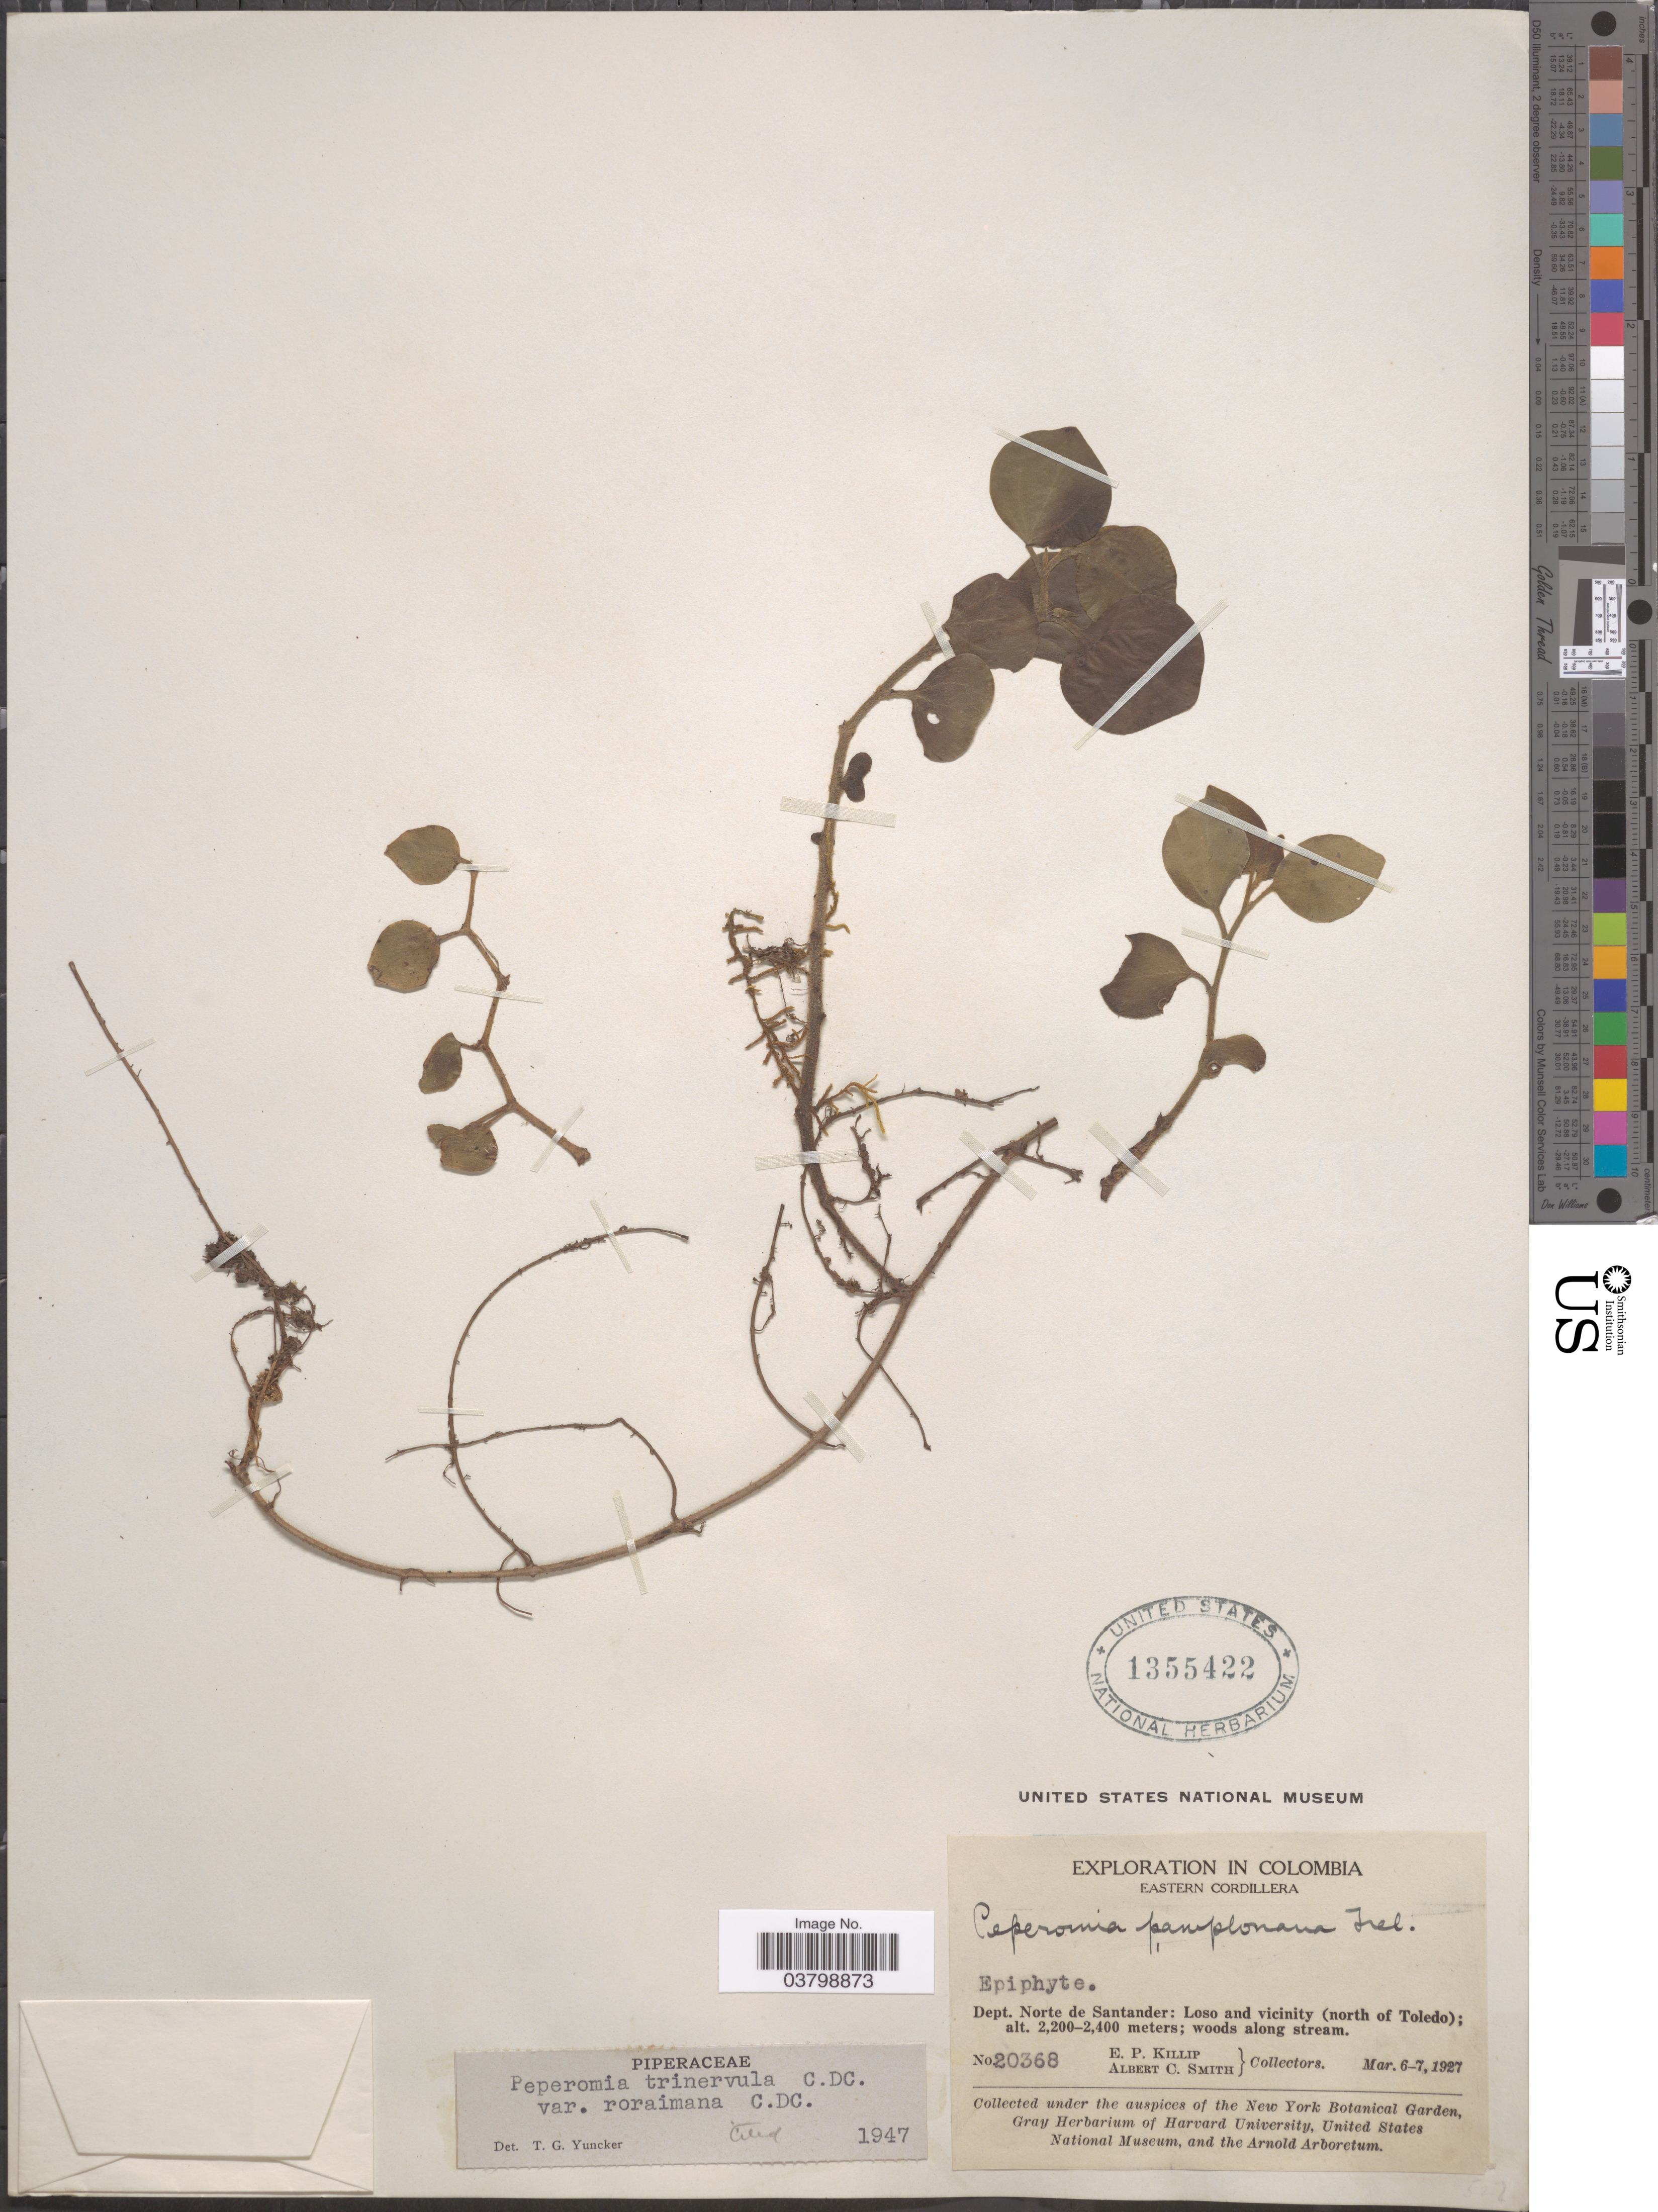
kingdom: Plantae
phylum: Tracheophyta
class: Magnoliopsida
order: Piperales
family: Piperaceae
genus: Peperomia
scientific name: Peperomia trinervula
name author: C. DC.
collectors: E. P. Killip & A. C. Smith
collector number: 20368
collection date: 1927-03-06/1927-03-07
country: Colombia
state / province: Norte de Santander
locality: Eastern Cordillera. Dept. Norte de Santander: Loso and vicinity (north of Toledo).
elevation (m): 2200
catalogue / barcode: US 1355422